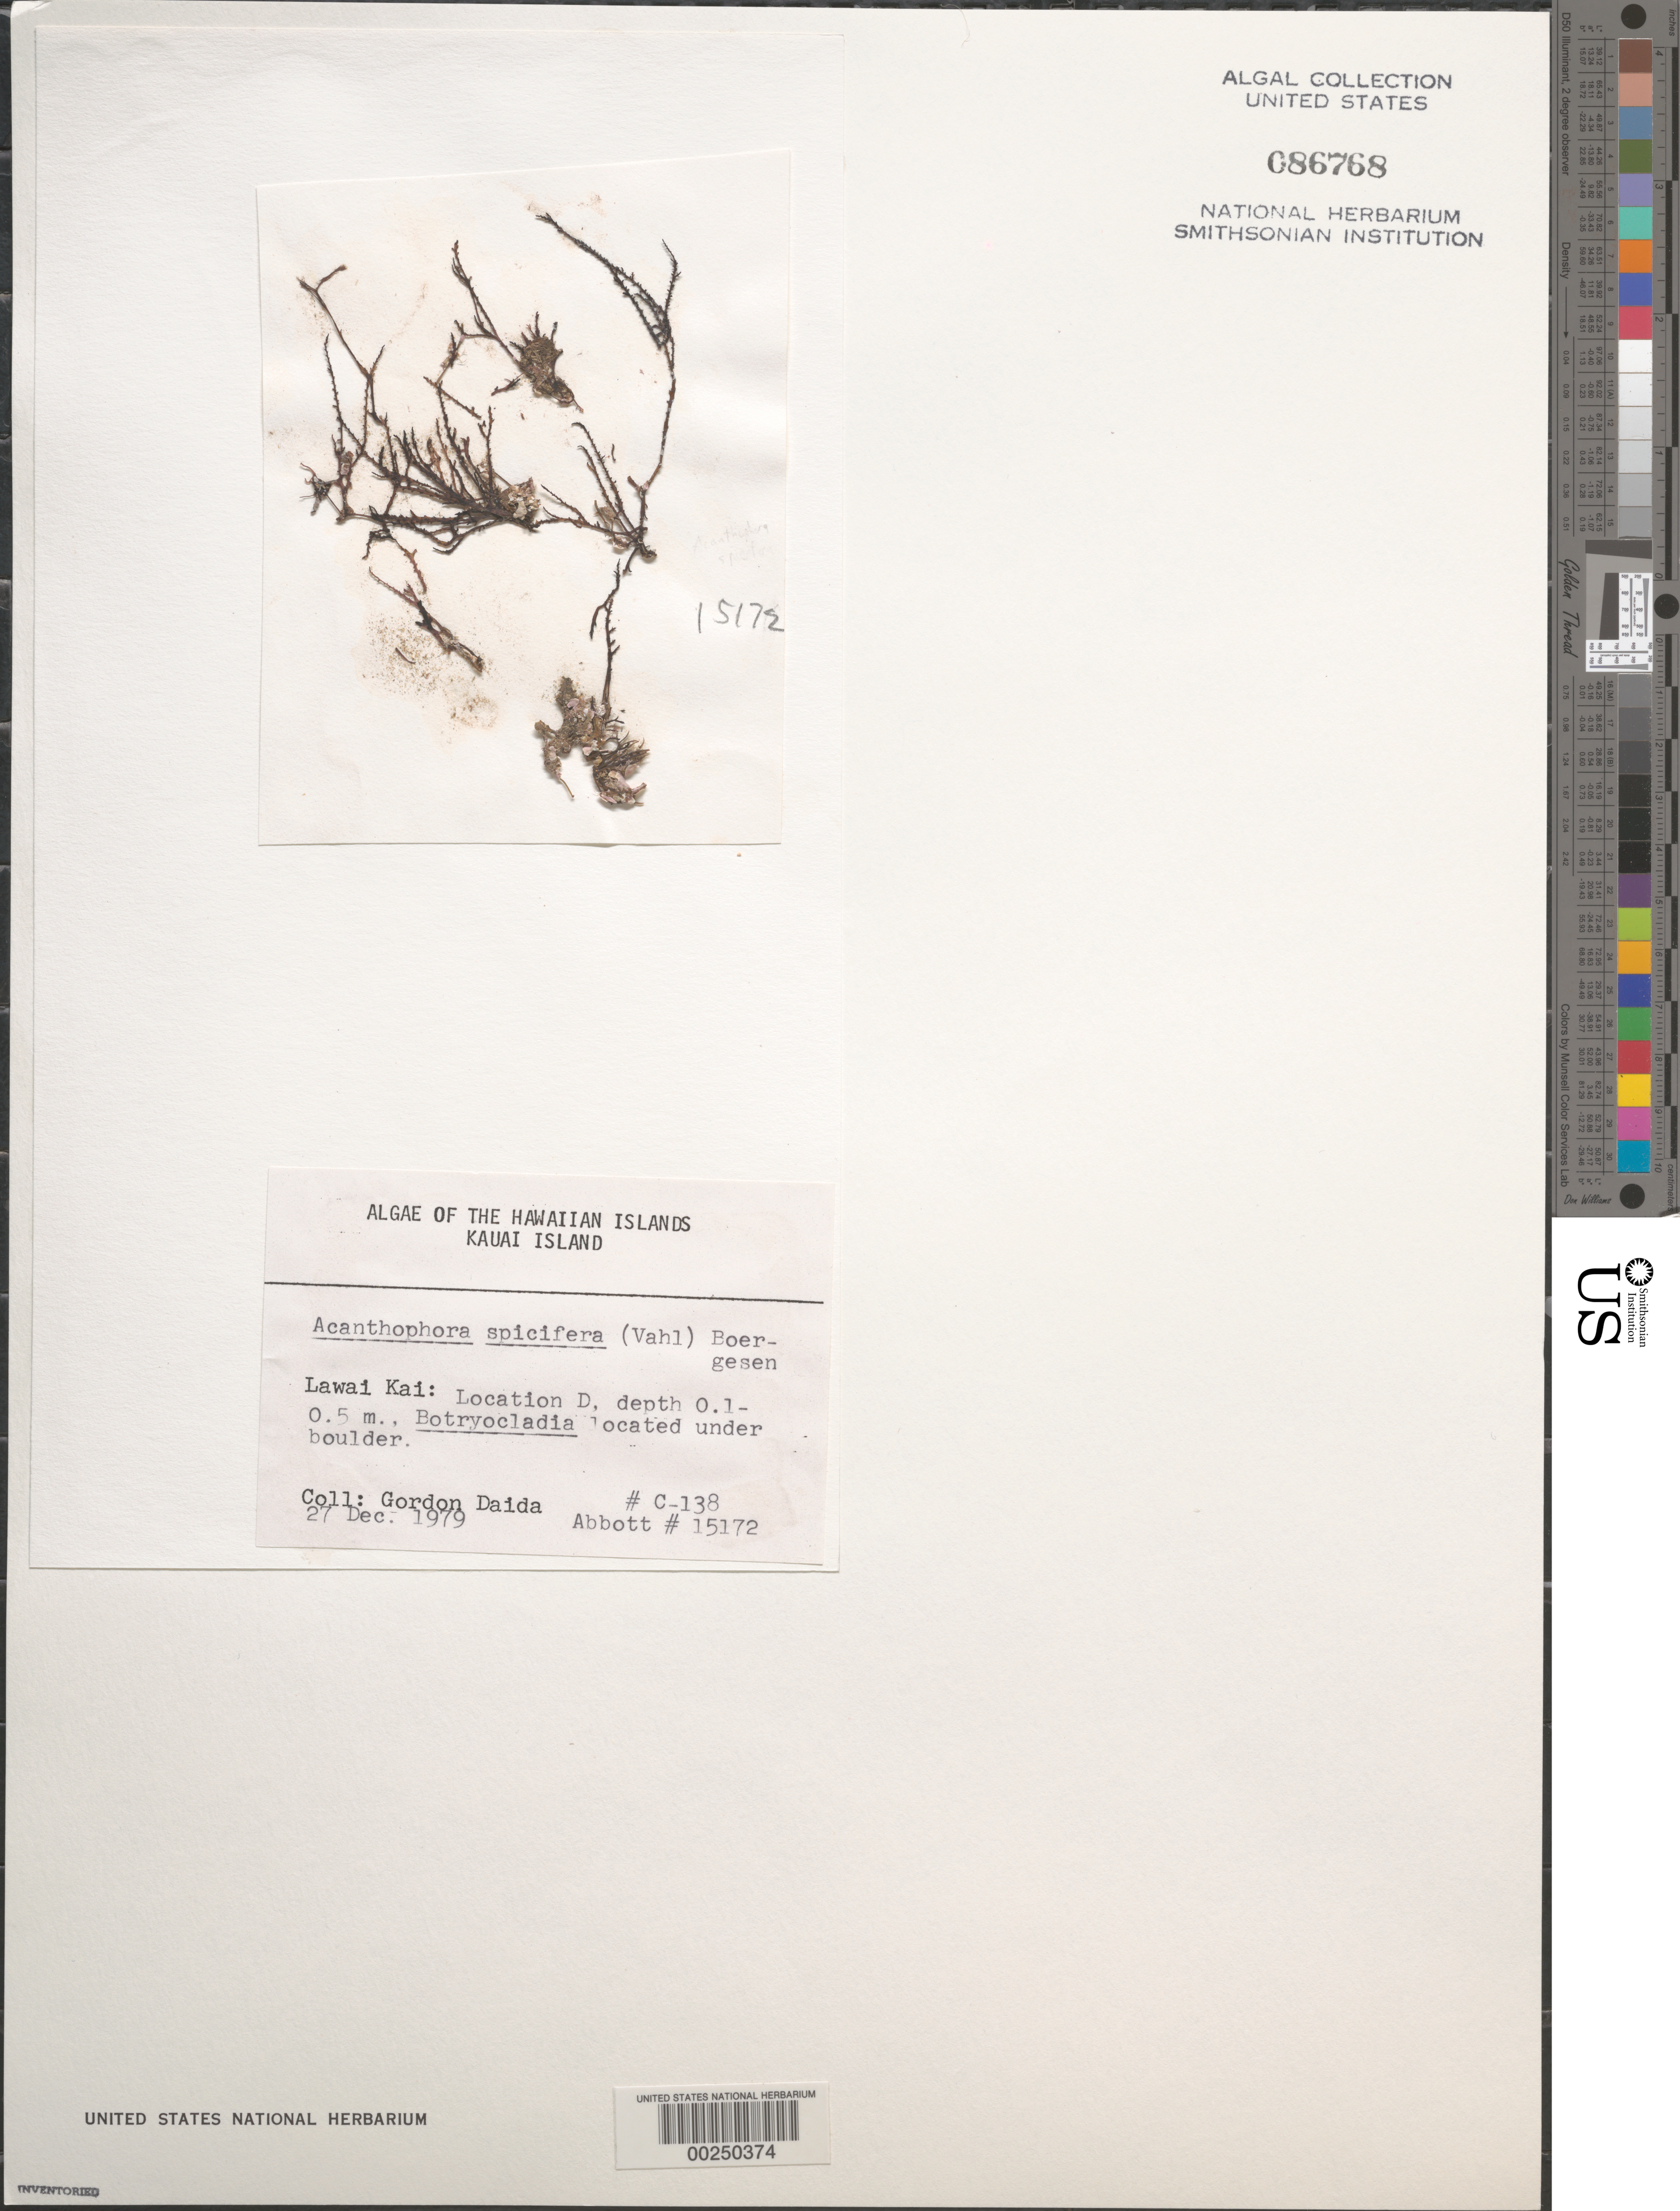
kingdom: Plantae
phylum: Rhodophyta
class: Florideophyceae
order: Ceramiales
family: Rhodomelaceae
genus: Acanthophora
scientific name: Acanthophora spicifera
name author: (Vahl) Børgesen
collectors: G. Daida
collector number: C138 & IAA 15172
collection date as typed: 27 Dec 1979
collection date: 1979-12-27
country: United States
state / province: Hawaii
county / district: Kauai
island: Kaua'i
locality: Lawai Kai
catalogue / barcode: US 86768